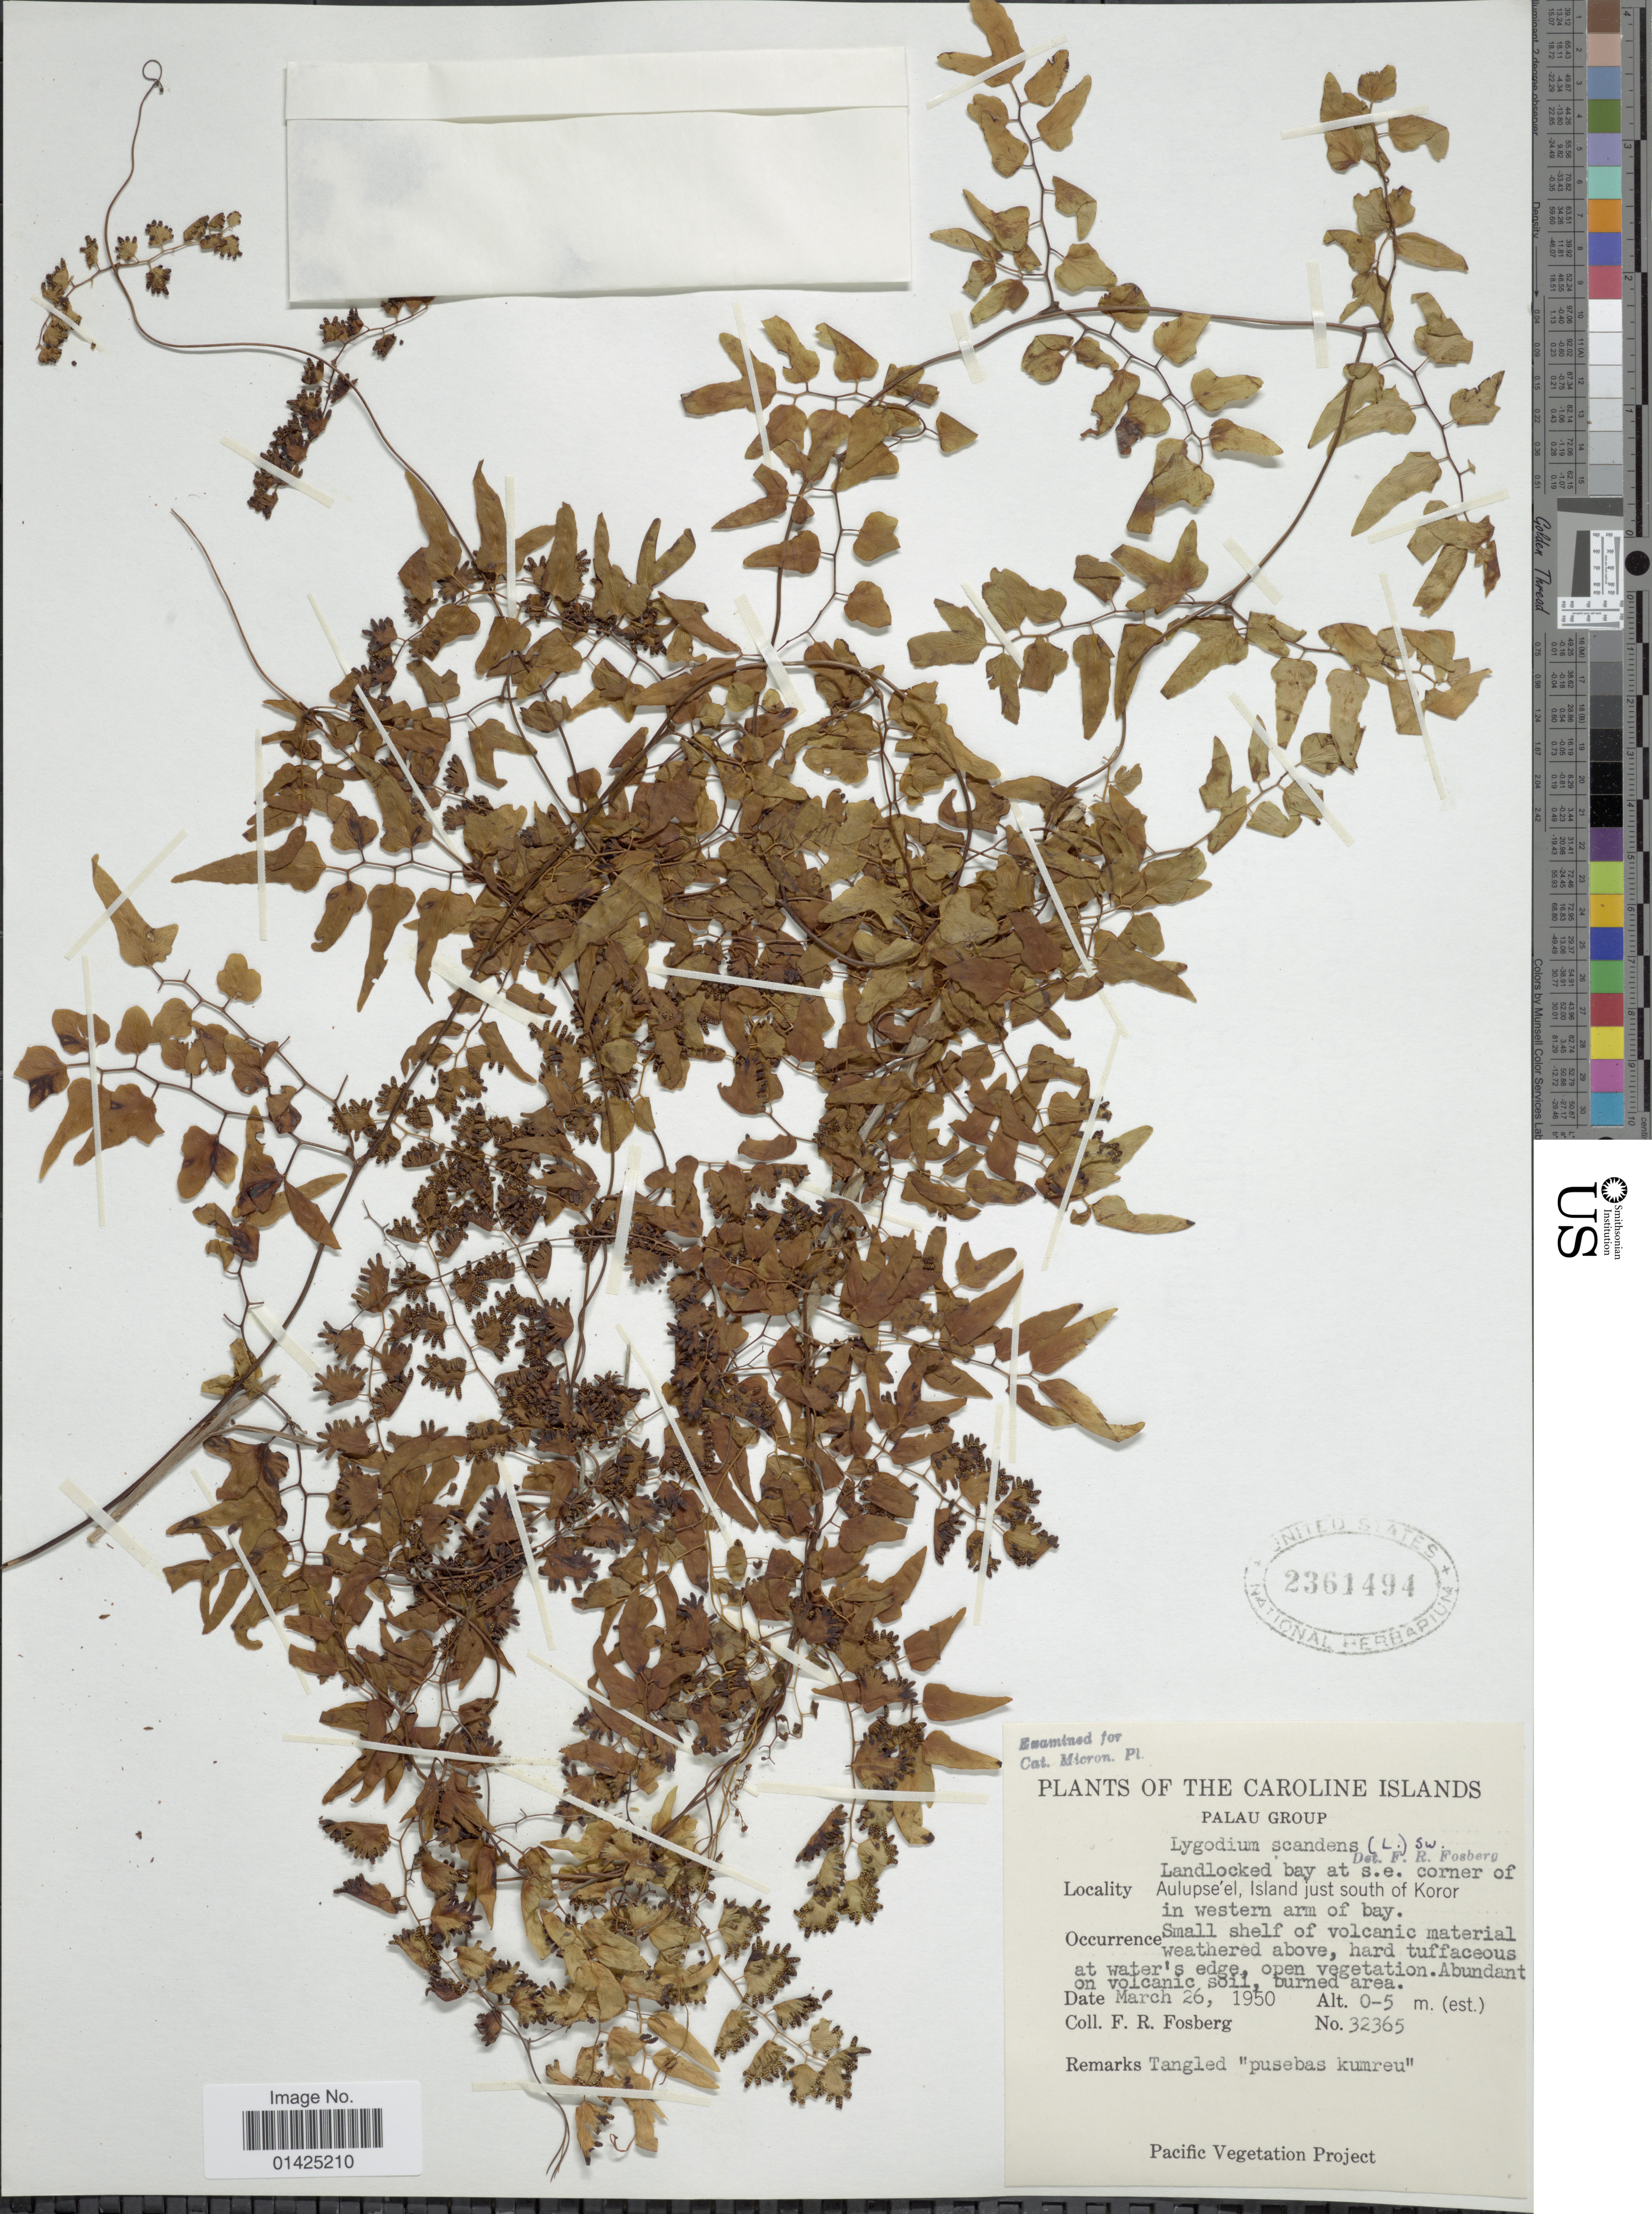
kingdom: Plantae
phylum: Tracheophyta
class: Polypodiopsida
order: Schizaeales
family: Lygodiaceae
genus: Lygodium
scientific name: Lygodium microphyllum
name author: (Cav.) R. Br.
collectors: F. R. Fosberg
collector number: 32365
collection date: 1950-03-26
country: Palau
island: Ulebsechel [Aulupse'el]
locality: Palau Group, Aulupse'el, Island just south of Koror in western arm of bay.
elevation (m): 0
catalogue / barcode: US 2361494